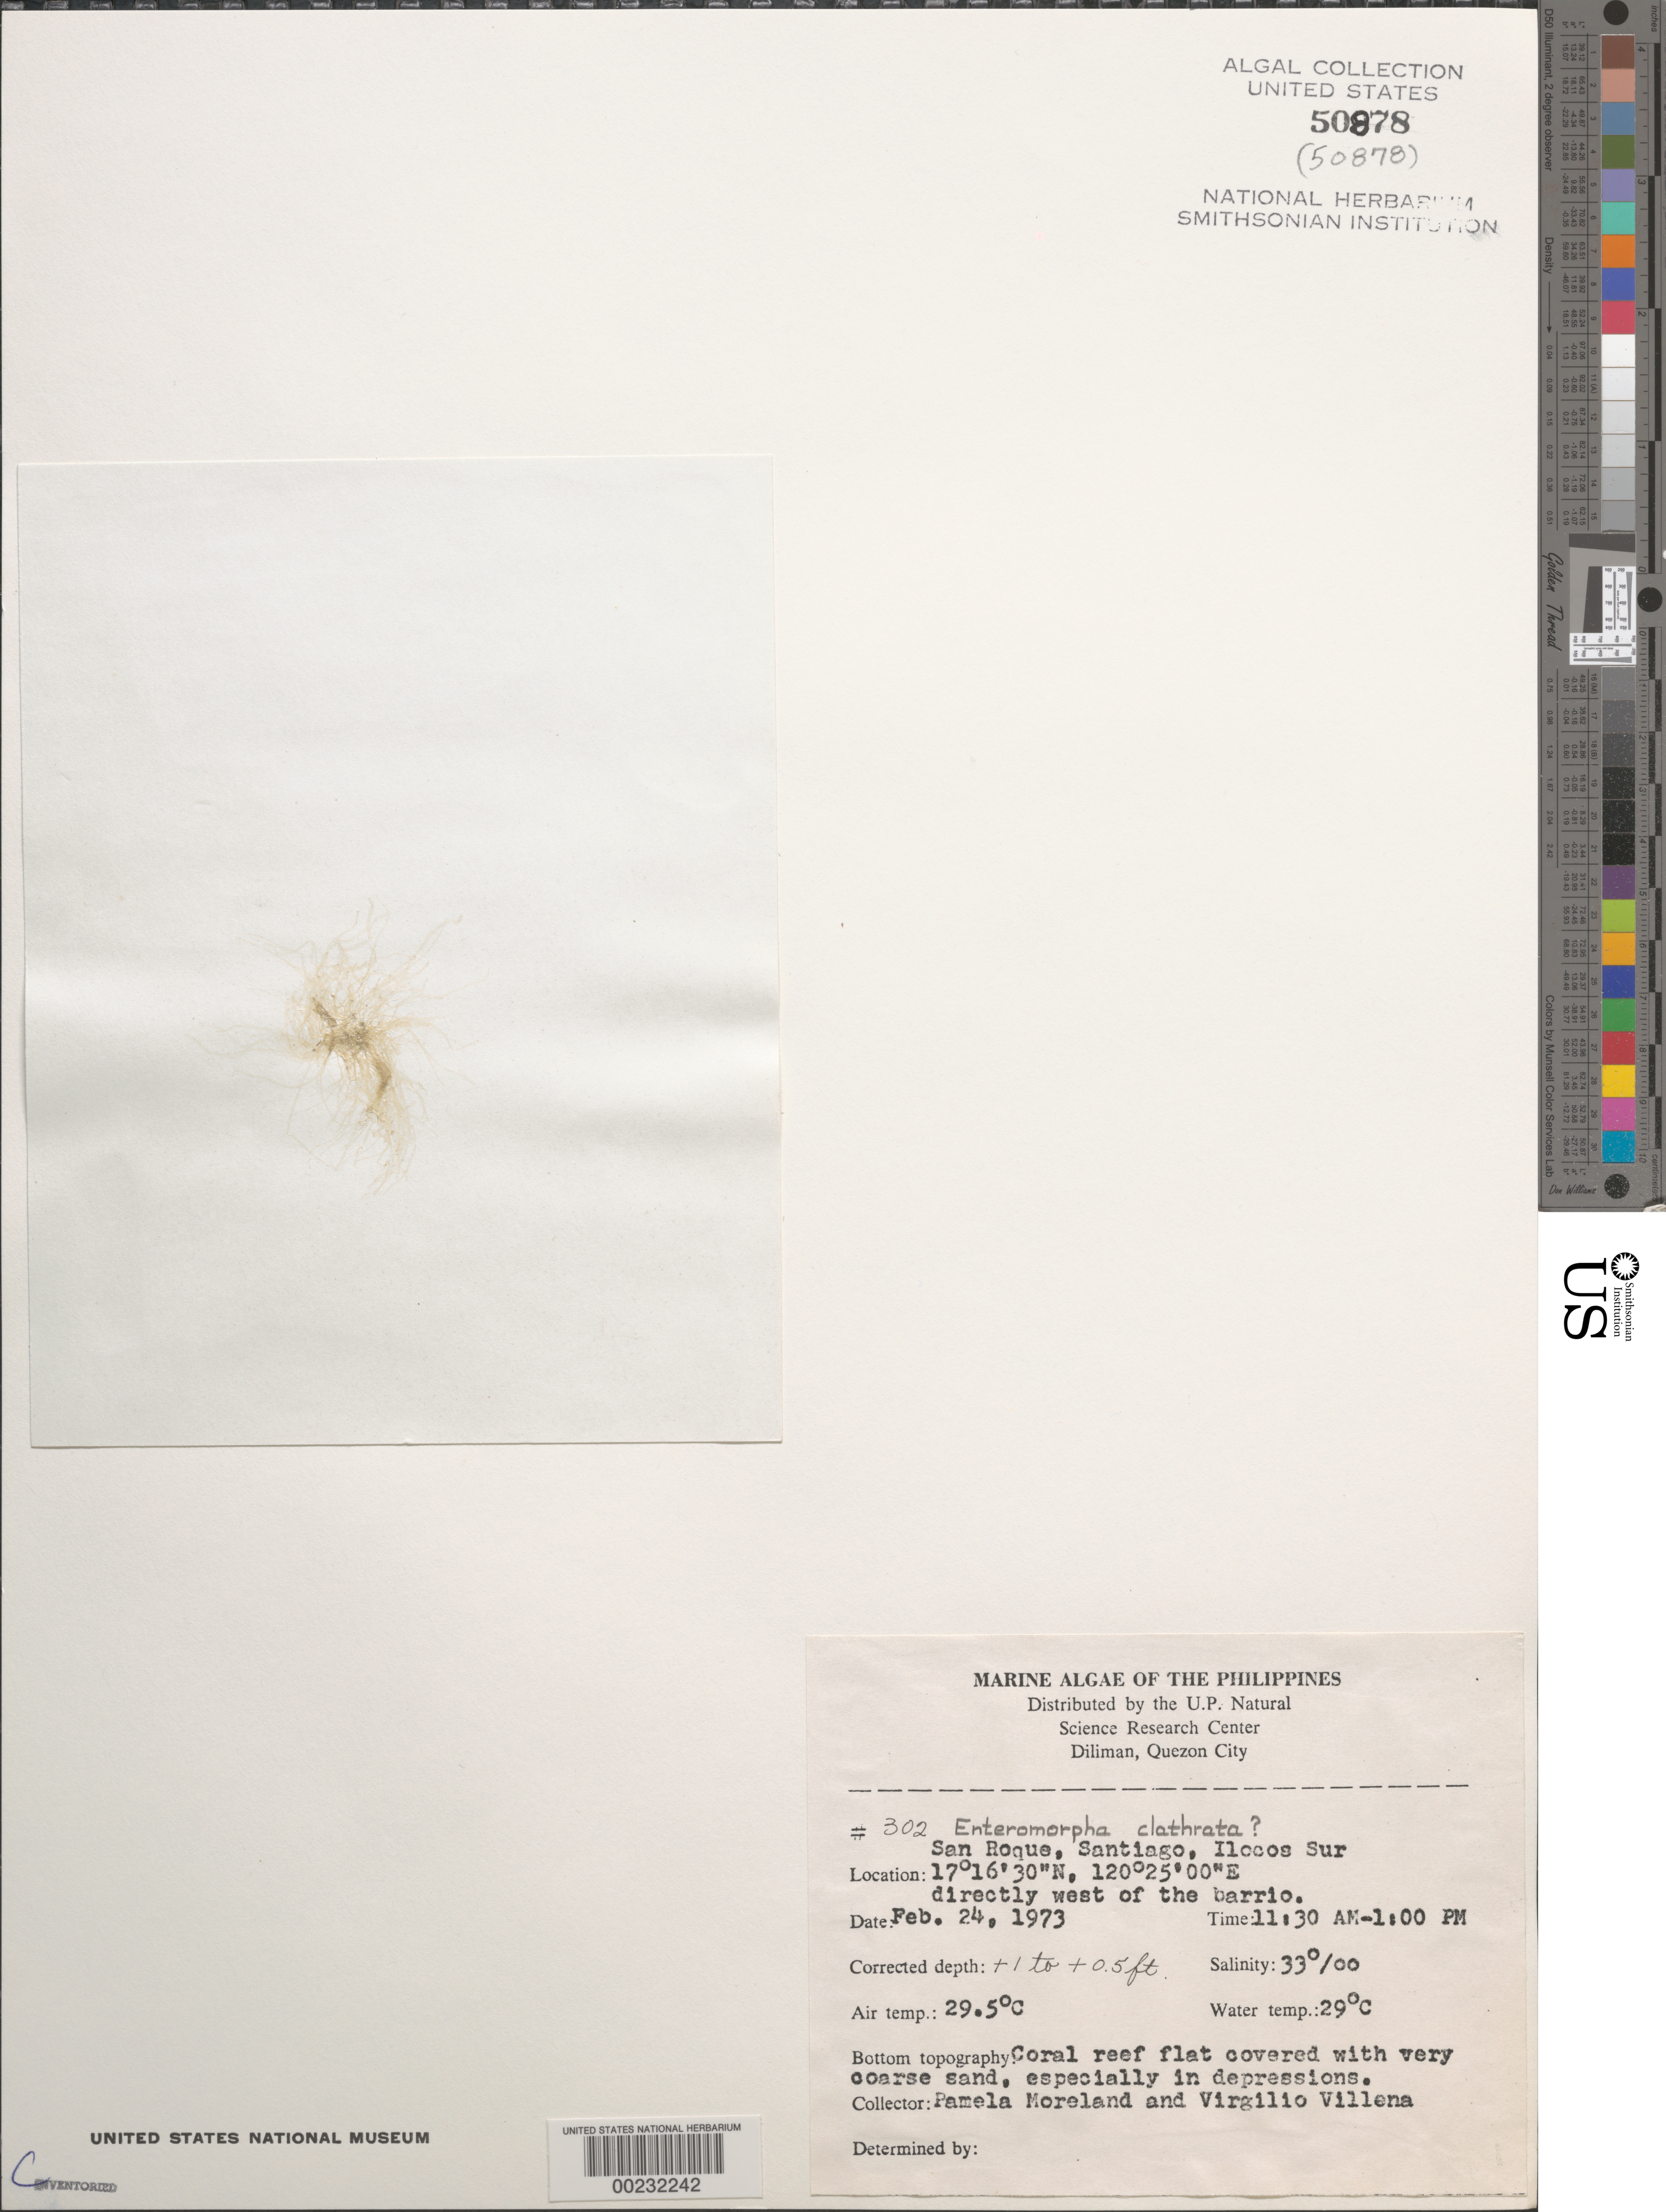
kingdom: Plantae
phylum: Chlorophyta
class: Ulvophyceae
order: Bryopsidales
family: Caulerpaceae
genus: Caulerpa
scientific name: Caulerpa chemnitzia var. vanbossae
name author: (Setch. & N.L. Gardner) Fern.-Garcia & Riosm.-Rod.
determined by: Algae name updating Project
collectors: P. Moreland & V. Villena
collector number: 302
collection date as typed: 24 Feb 1973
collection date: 1973-02-24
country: Philippines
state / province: Ilocos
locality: San roque, santiago, ilocos sur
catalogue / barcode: US 50878